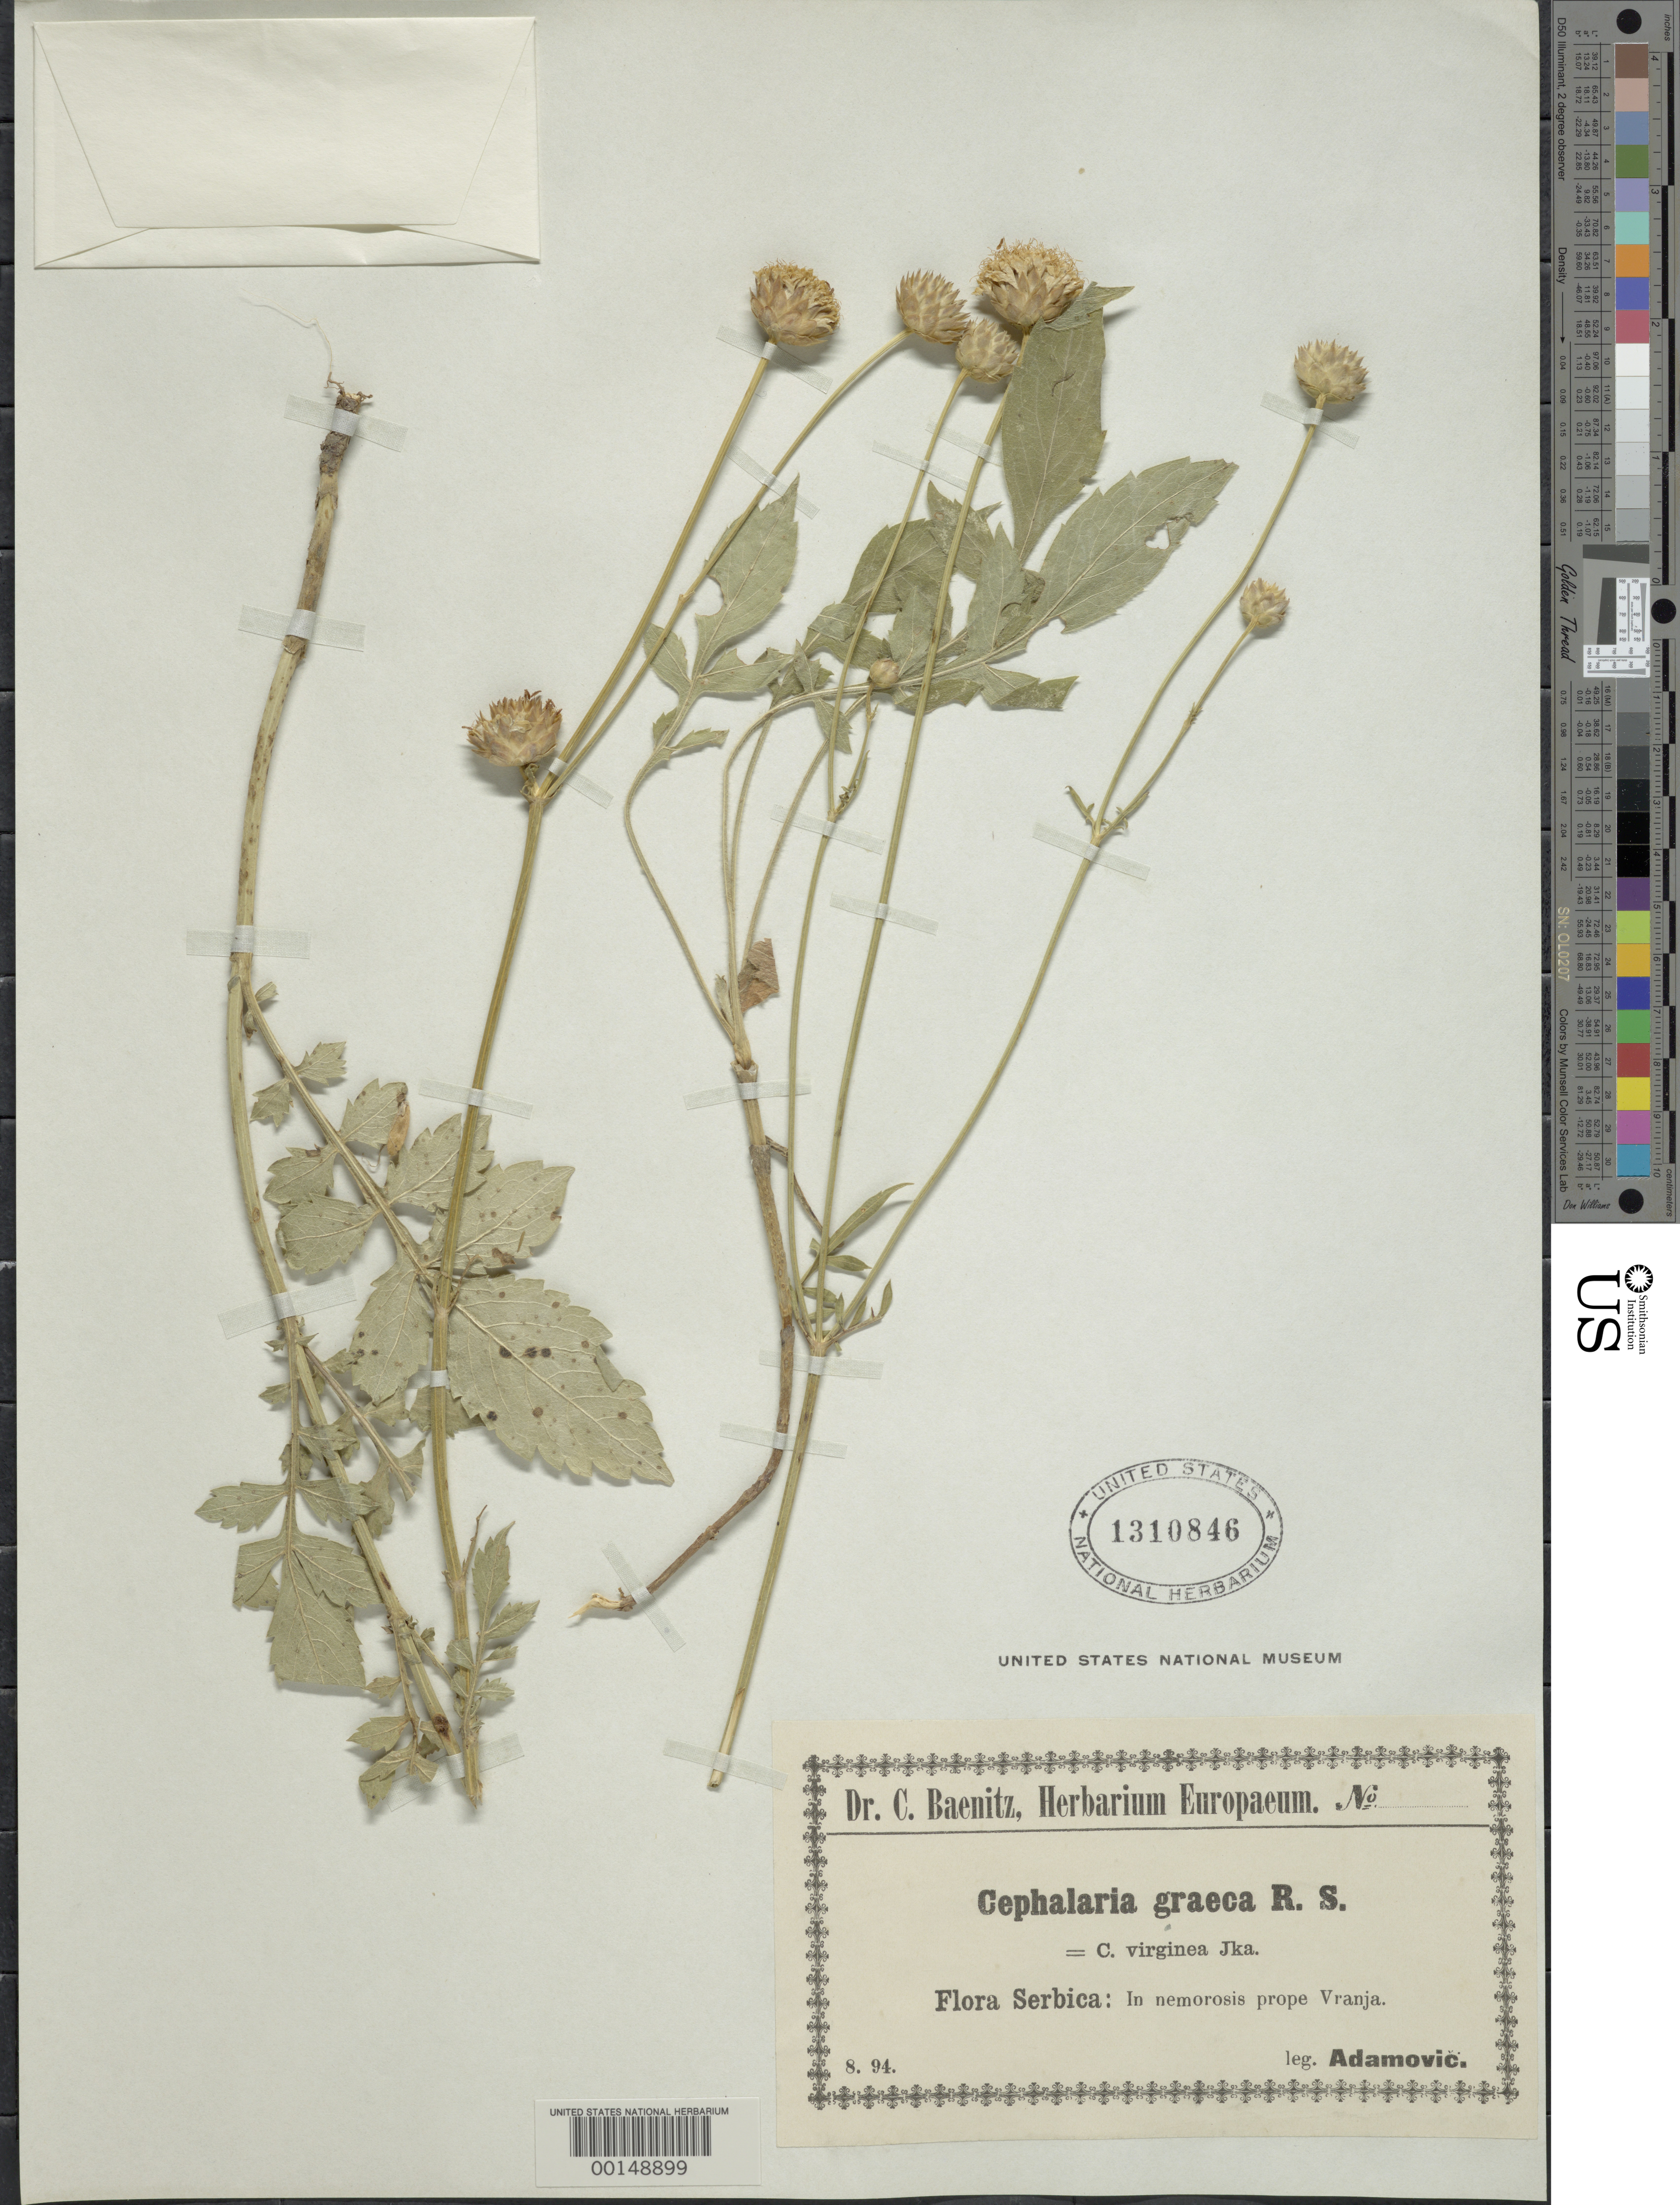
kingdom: Plantae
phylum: Tracheophyta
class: Magnoliopsida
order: Dipsacales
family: Caprifoliaceae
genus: Cephalaria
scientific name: Cephalaria graeca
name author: Roem. & Schult.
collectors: L. Adamović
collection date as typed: Aug 1894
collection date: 1894-08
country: Serbia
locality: Serbica, near Vranja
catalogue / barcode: US 1310846